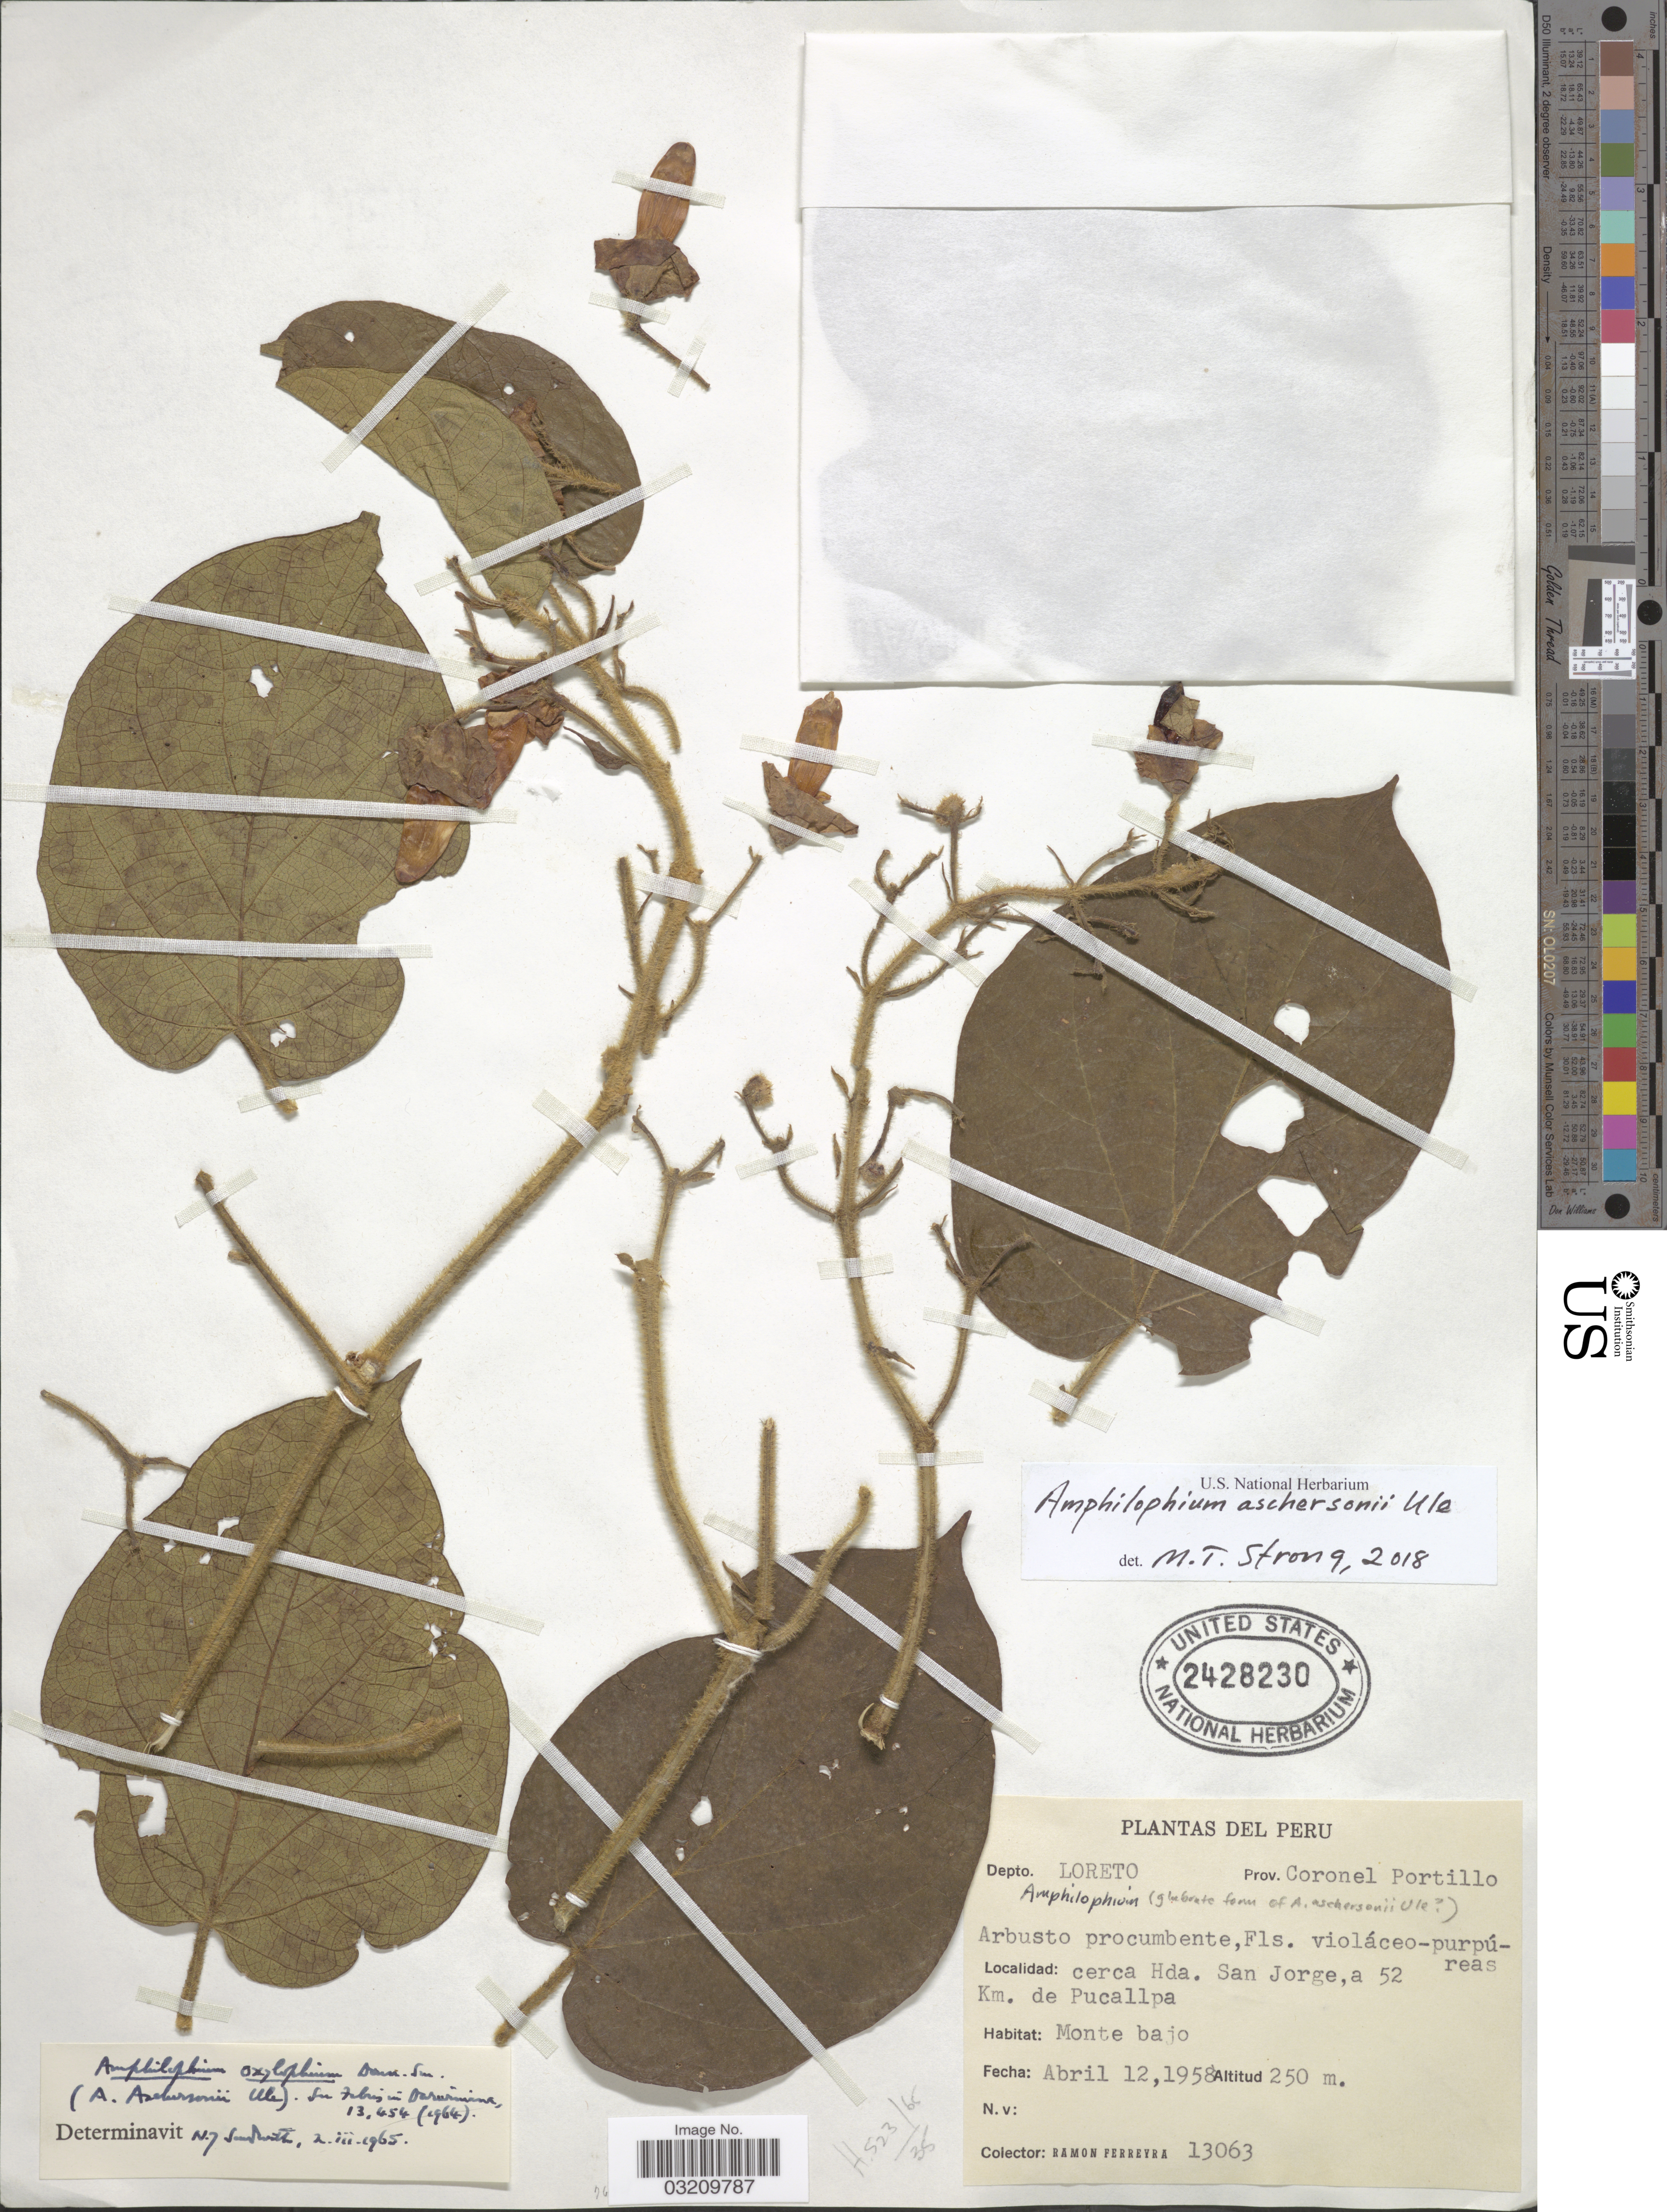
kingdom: Plantae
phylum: Tracheophyta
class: Magnoliopsida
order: Lamiales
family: Bignoniaceae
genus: Amphilophium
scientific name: Amphilophium aschersonii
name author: Ule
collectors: R. A. Ferreyra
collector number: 13063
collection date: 1958-04-12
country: Peru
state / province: Loreto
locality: Depto. Loreto. Prov. Coronel Portillo. cerca Hda. San Jorge, a 52 Km. de Pucallpa.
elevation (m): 250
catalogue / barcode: US 2428230